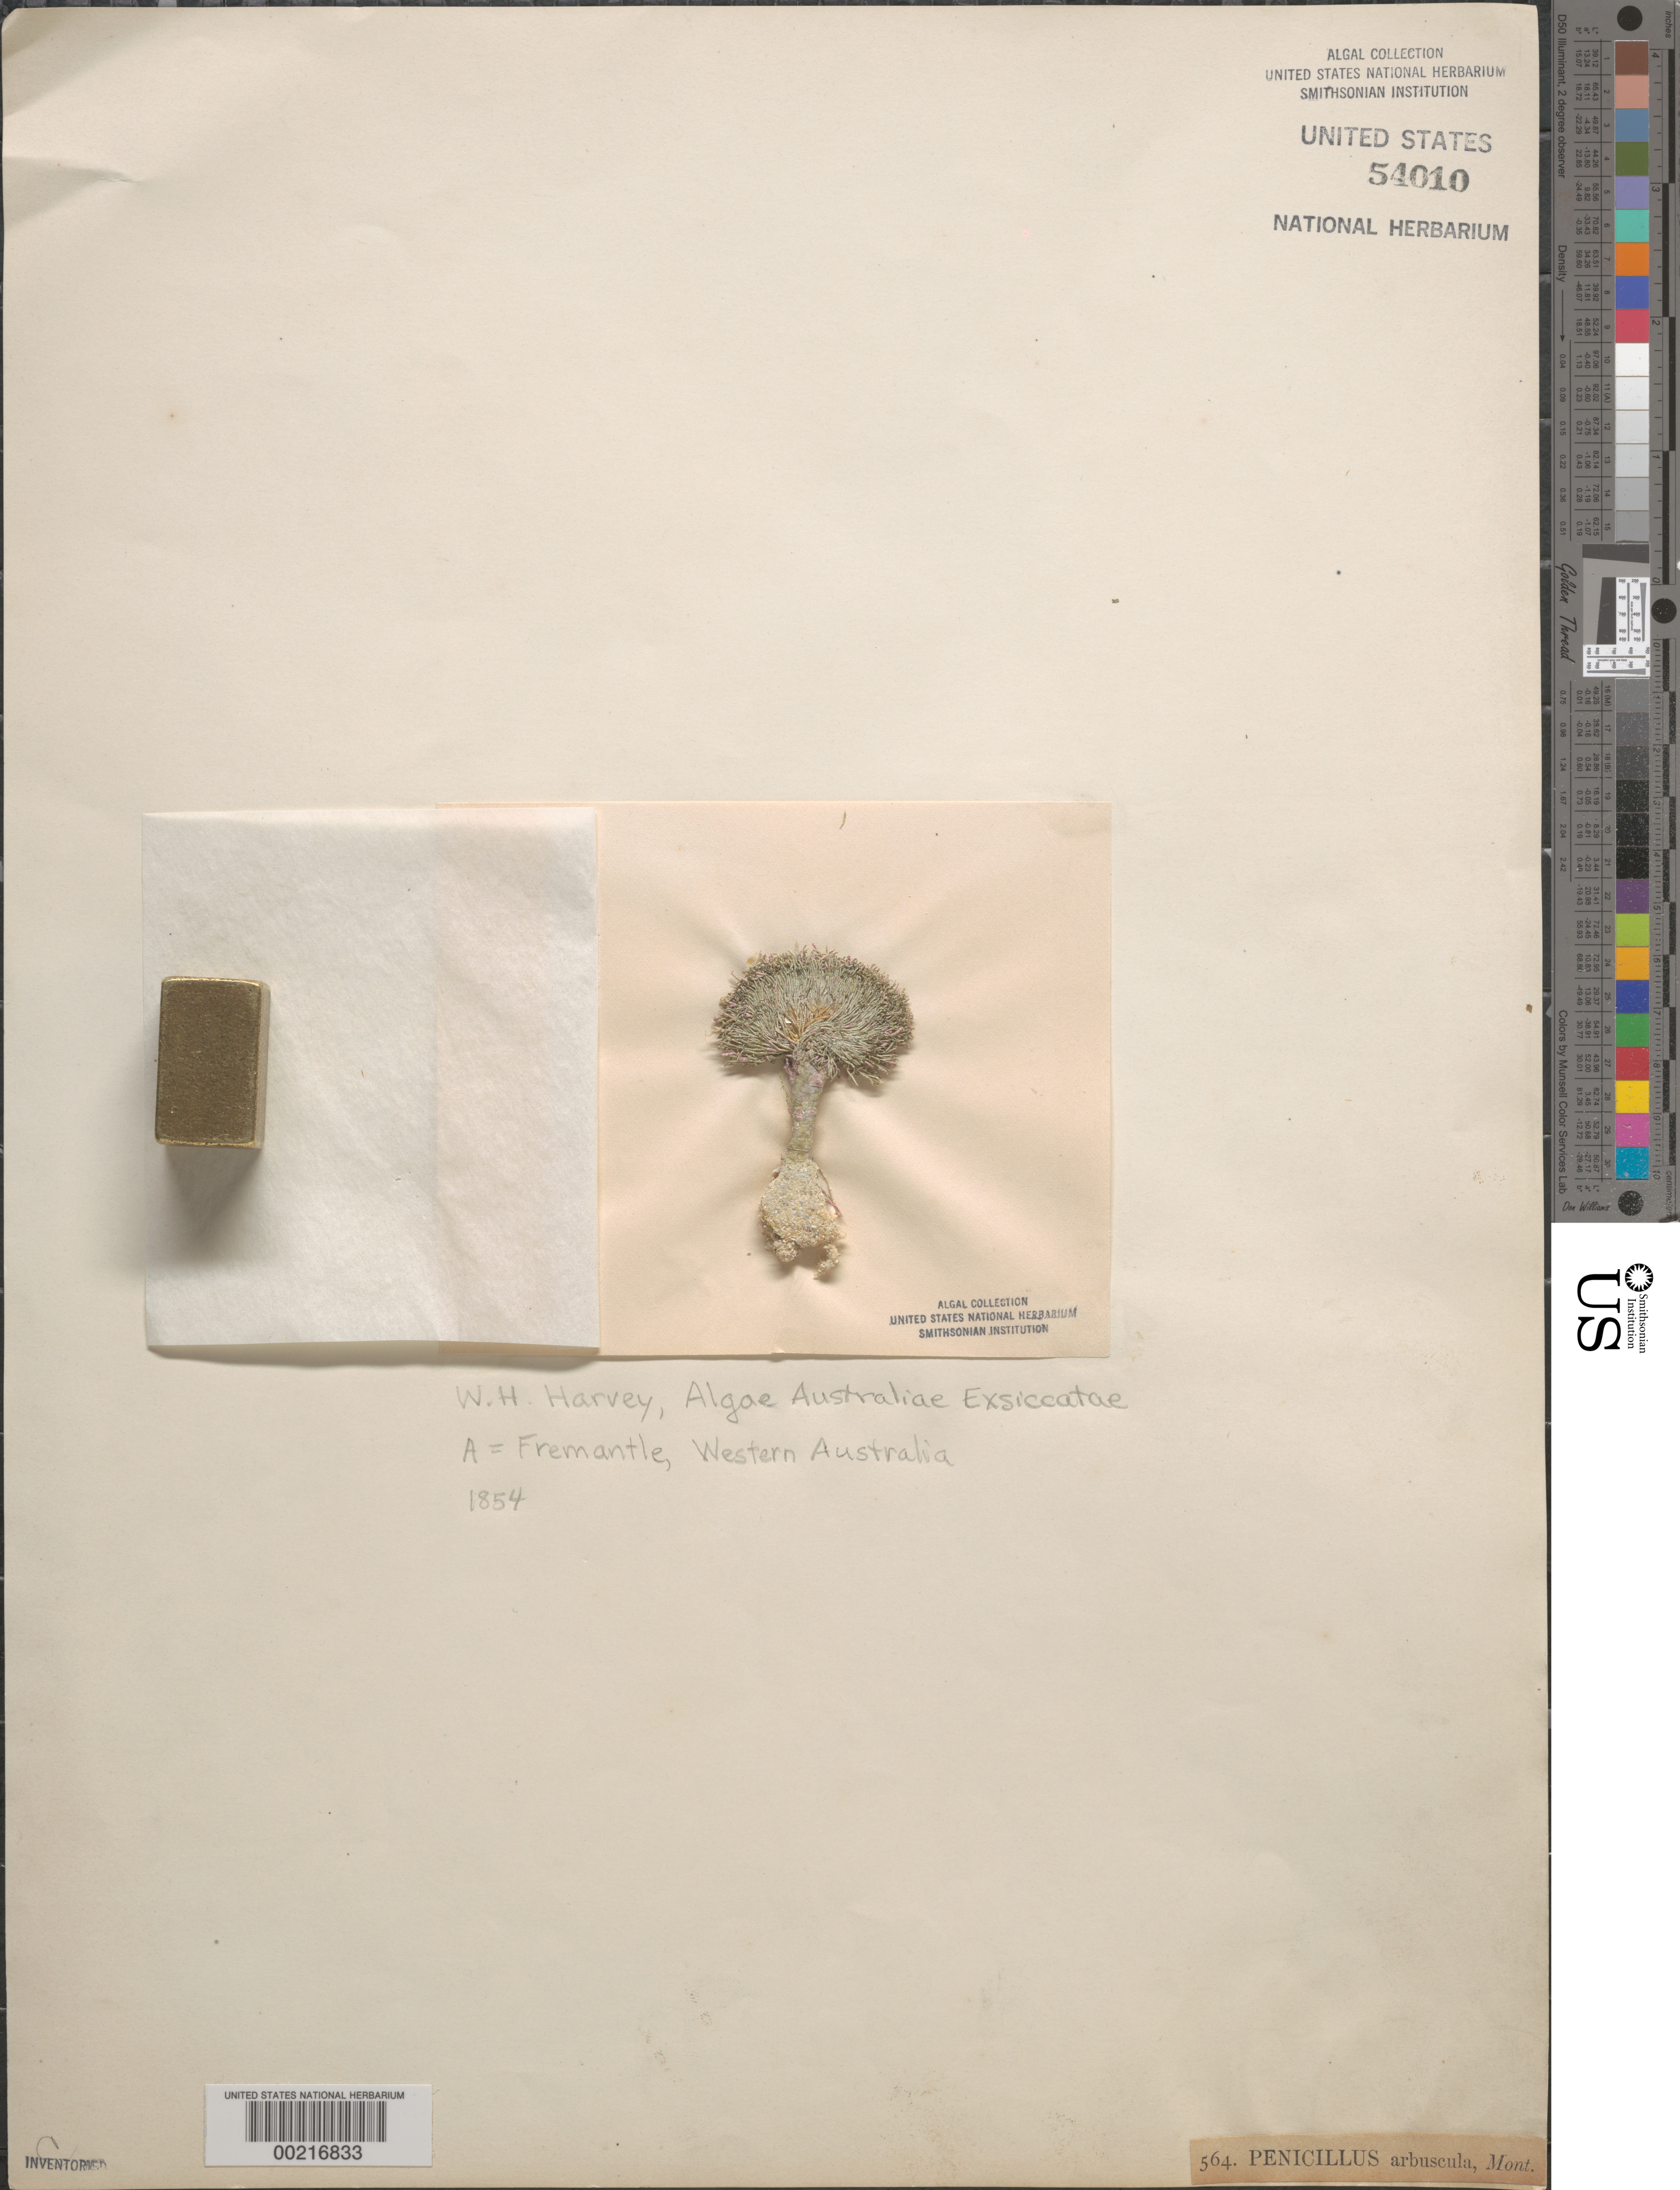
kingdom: Plantae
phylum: Chlorophyta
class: Ulvophyceae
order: Bryopsidales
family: Udoteaceae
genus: Penicillus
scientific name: Penicillus arbuscula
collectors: W. Harvey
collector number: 564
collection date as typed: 1854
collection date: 1854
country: Australia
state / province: Western Australia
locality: Fremantle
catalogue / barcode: US 54010